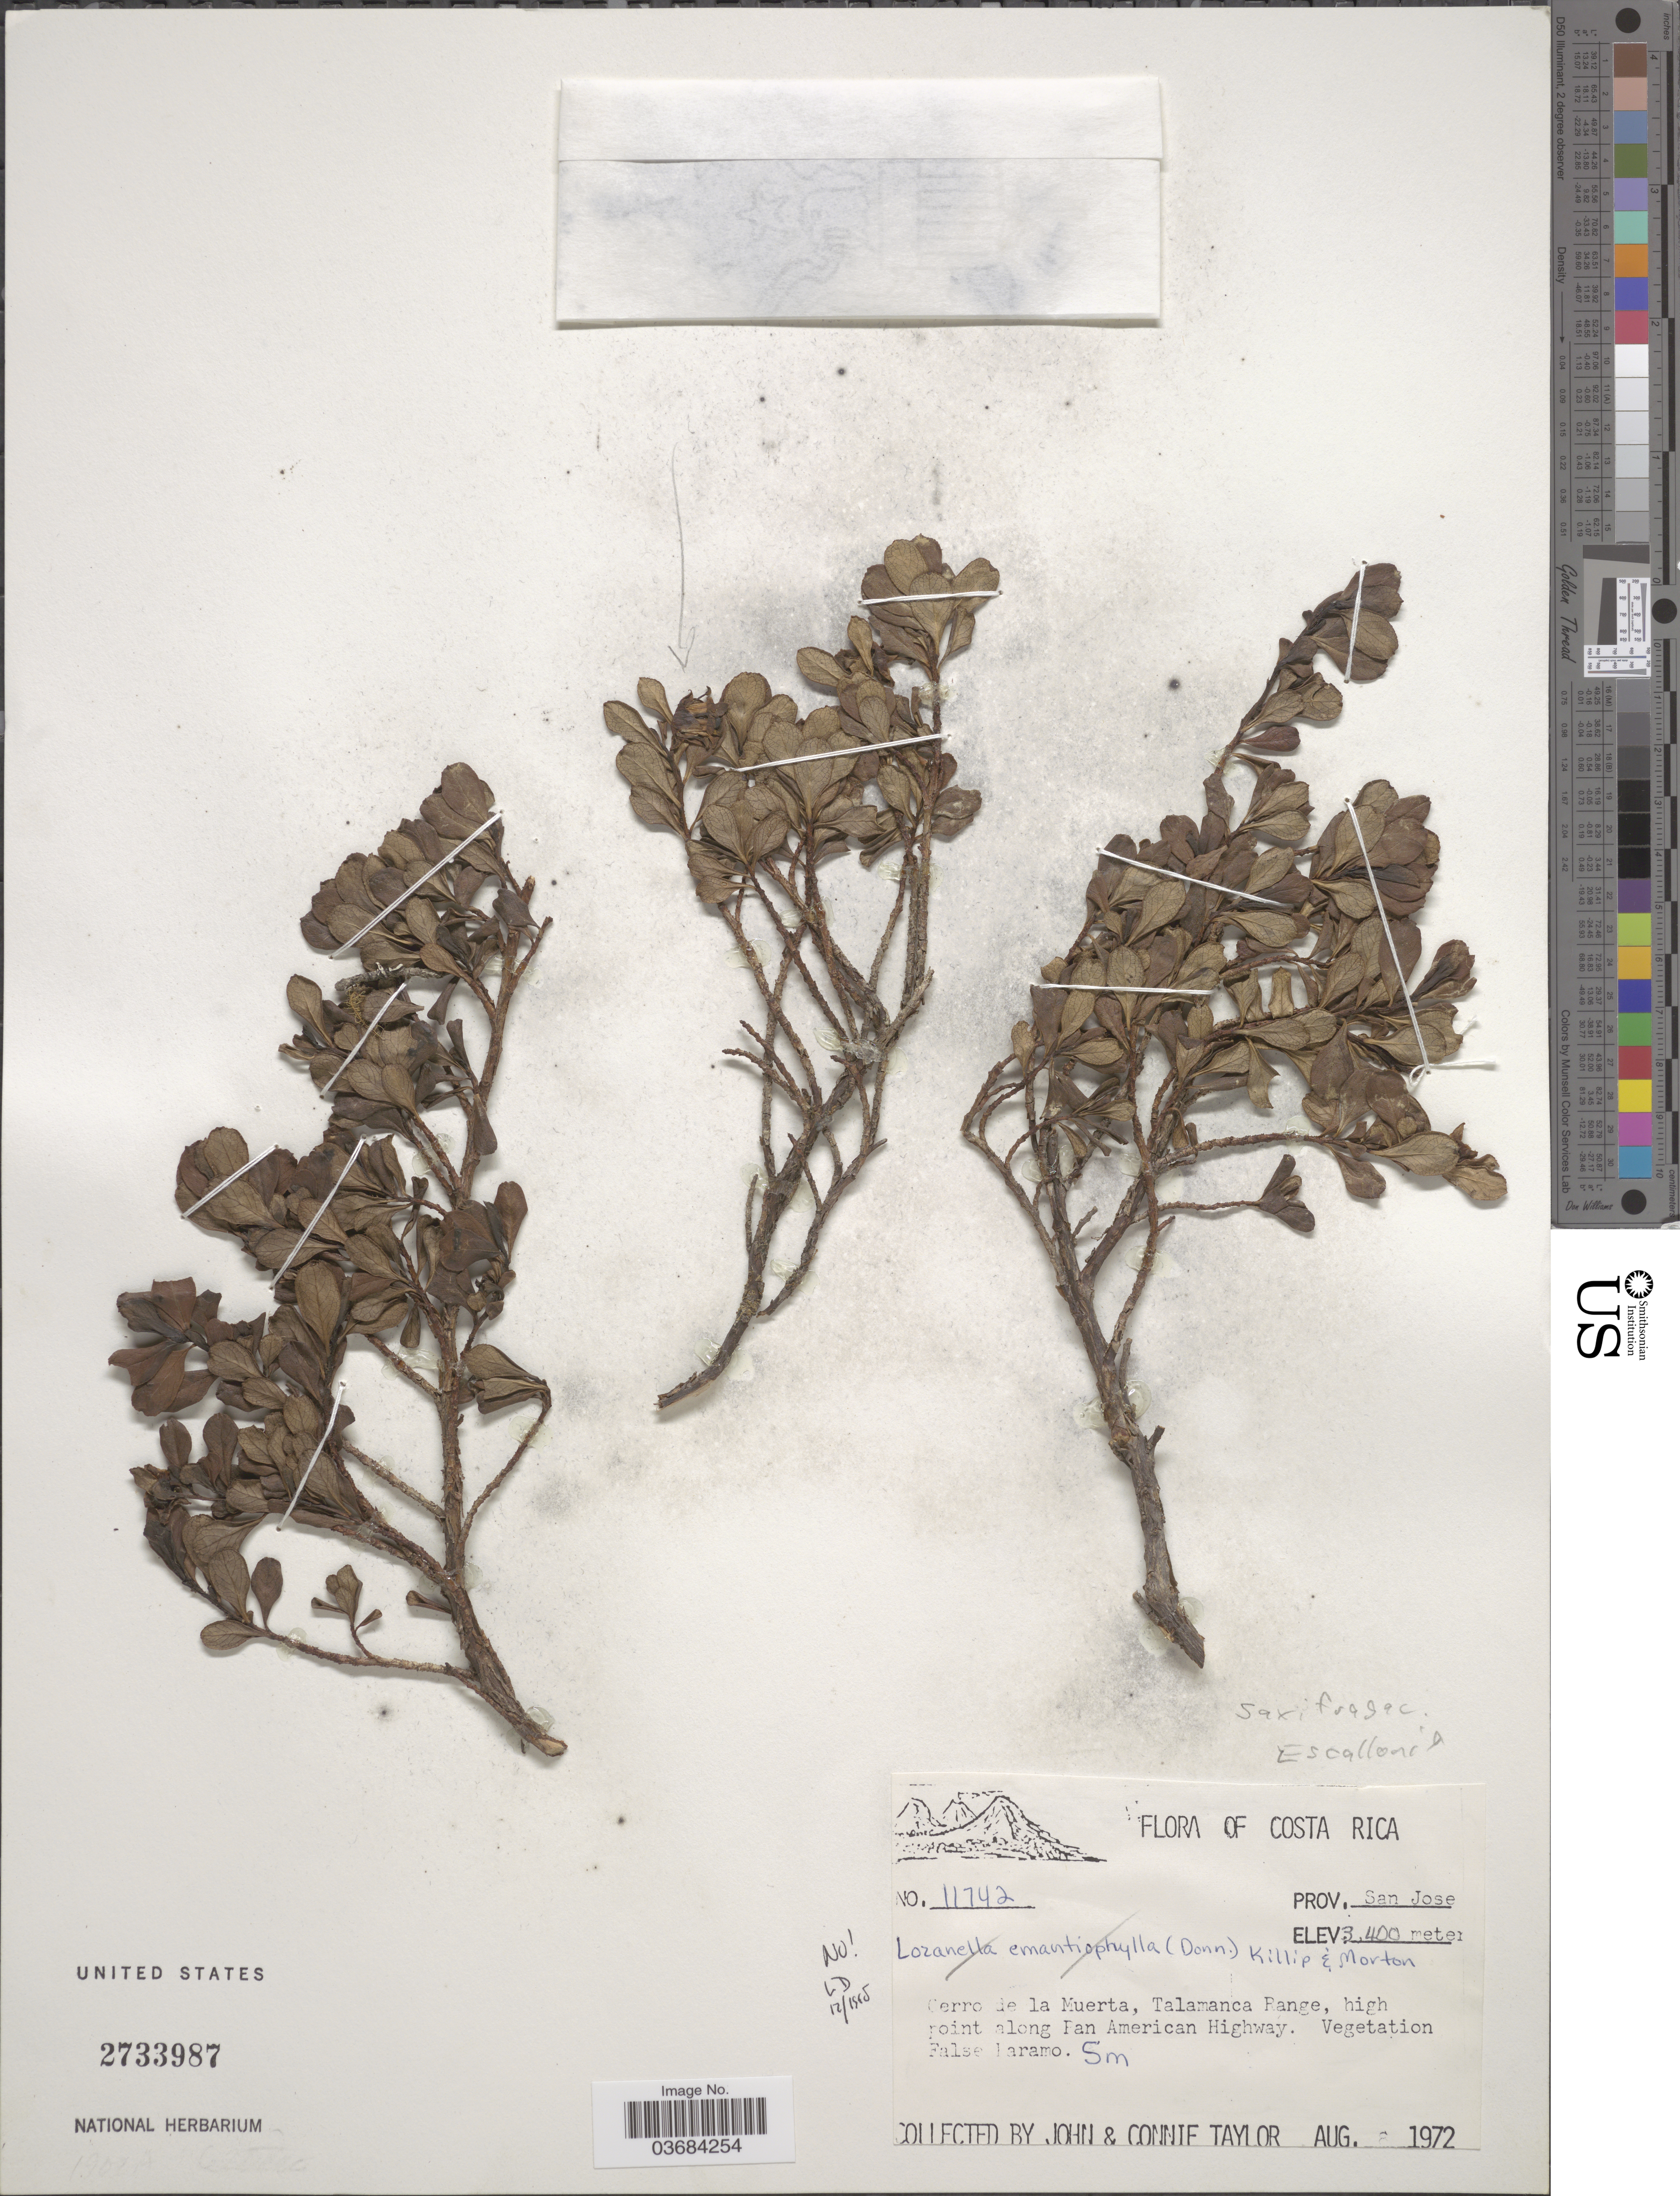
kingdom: Plantae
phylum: Tracheophyta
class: Magnoliopsida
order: Escalloniales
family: Escalloniaceae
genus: Escallonia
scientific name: Escallonia sp.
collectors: J. Taylor & C. Taylor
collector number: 11742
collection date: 1972-08-08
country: Costa Rica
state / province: San José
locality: Cerro de la Muerta, Talamanca Range, high point along Pan American Highway.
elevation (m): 3400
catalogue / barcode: US 2733987